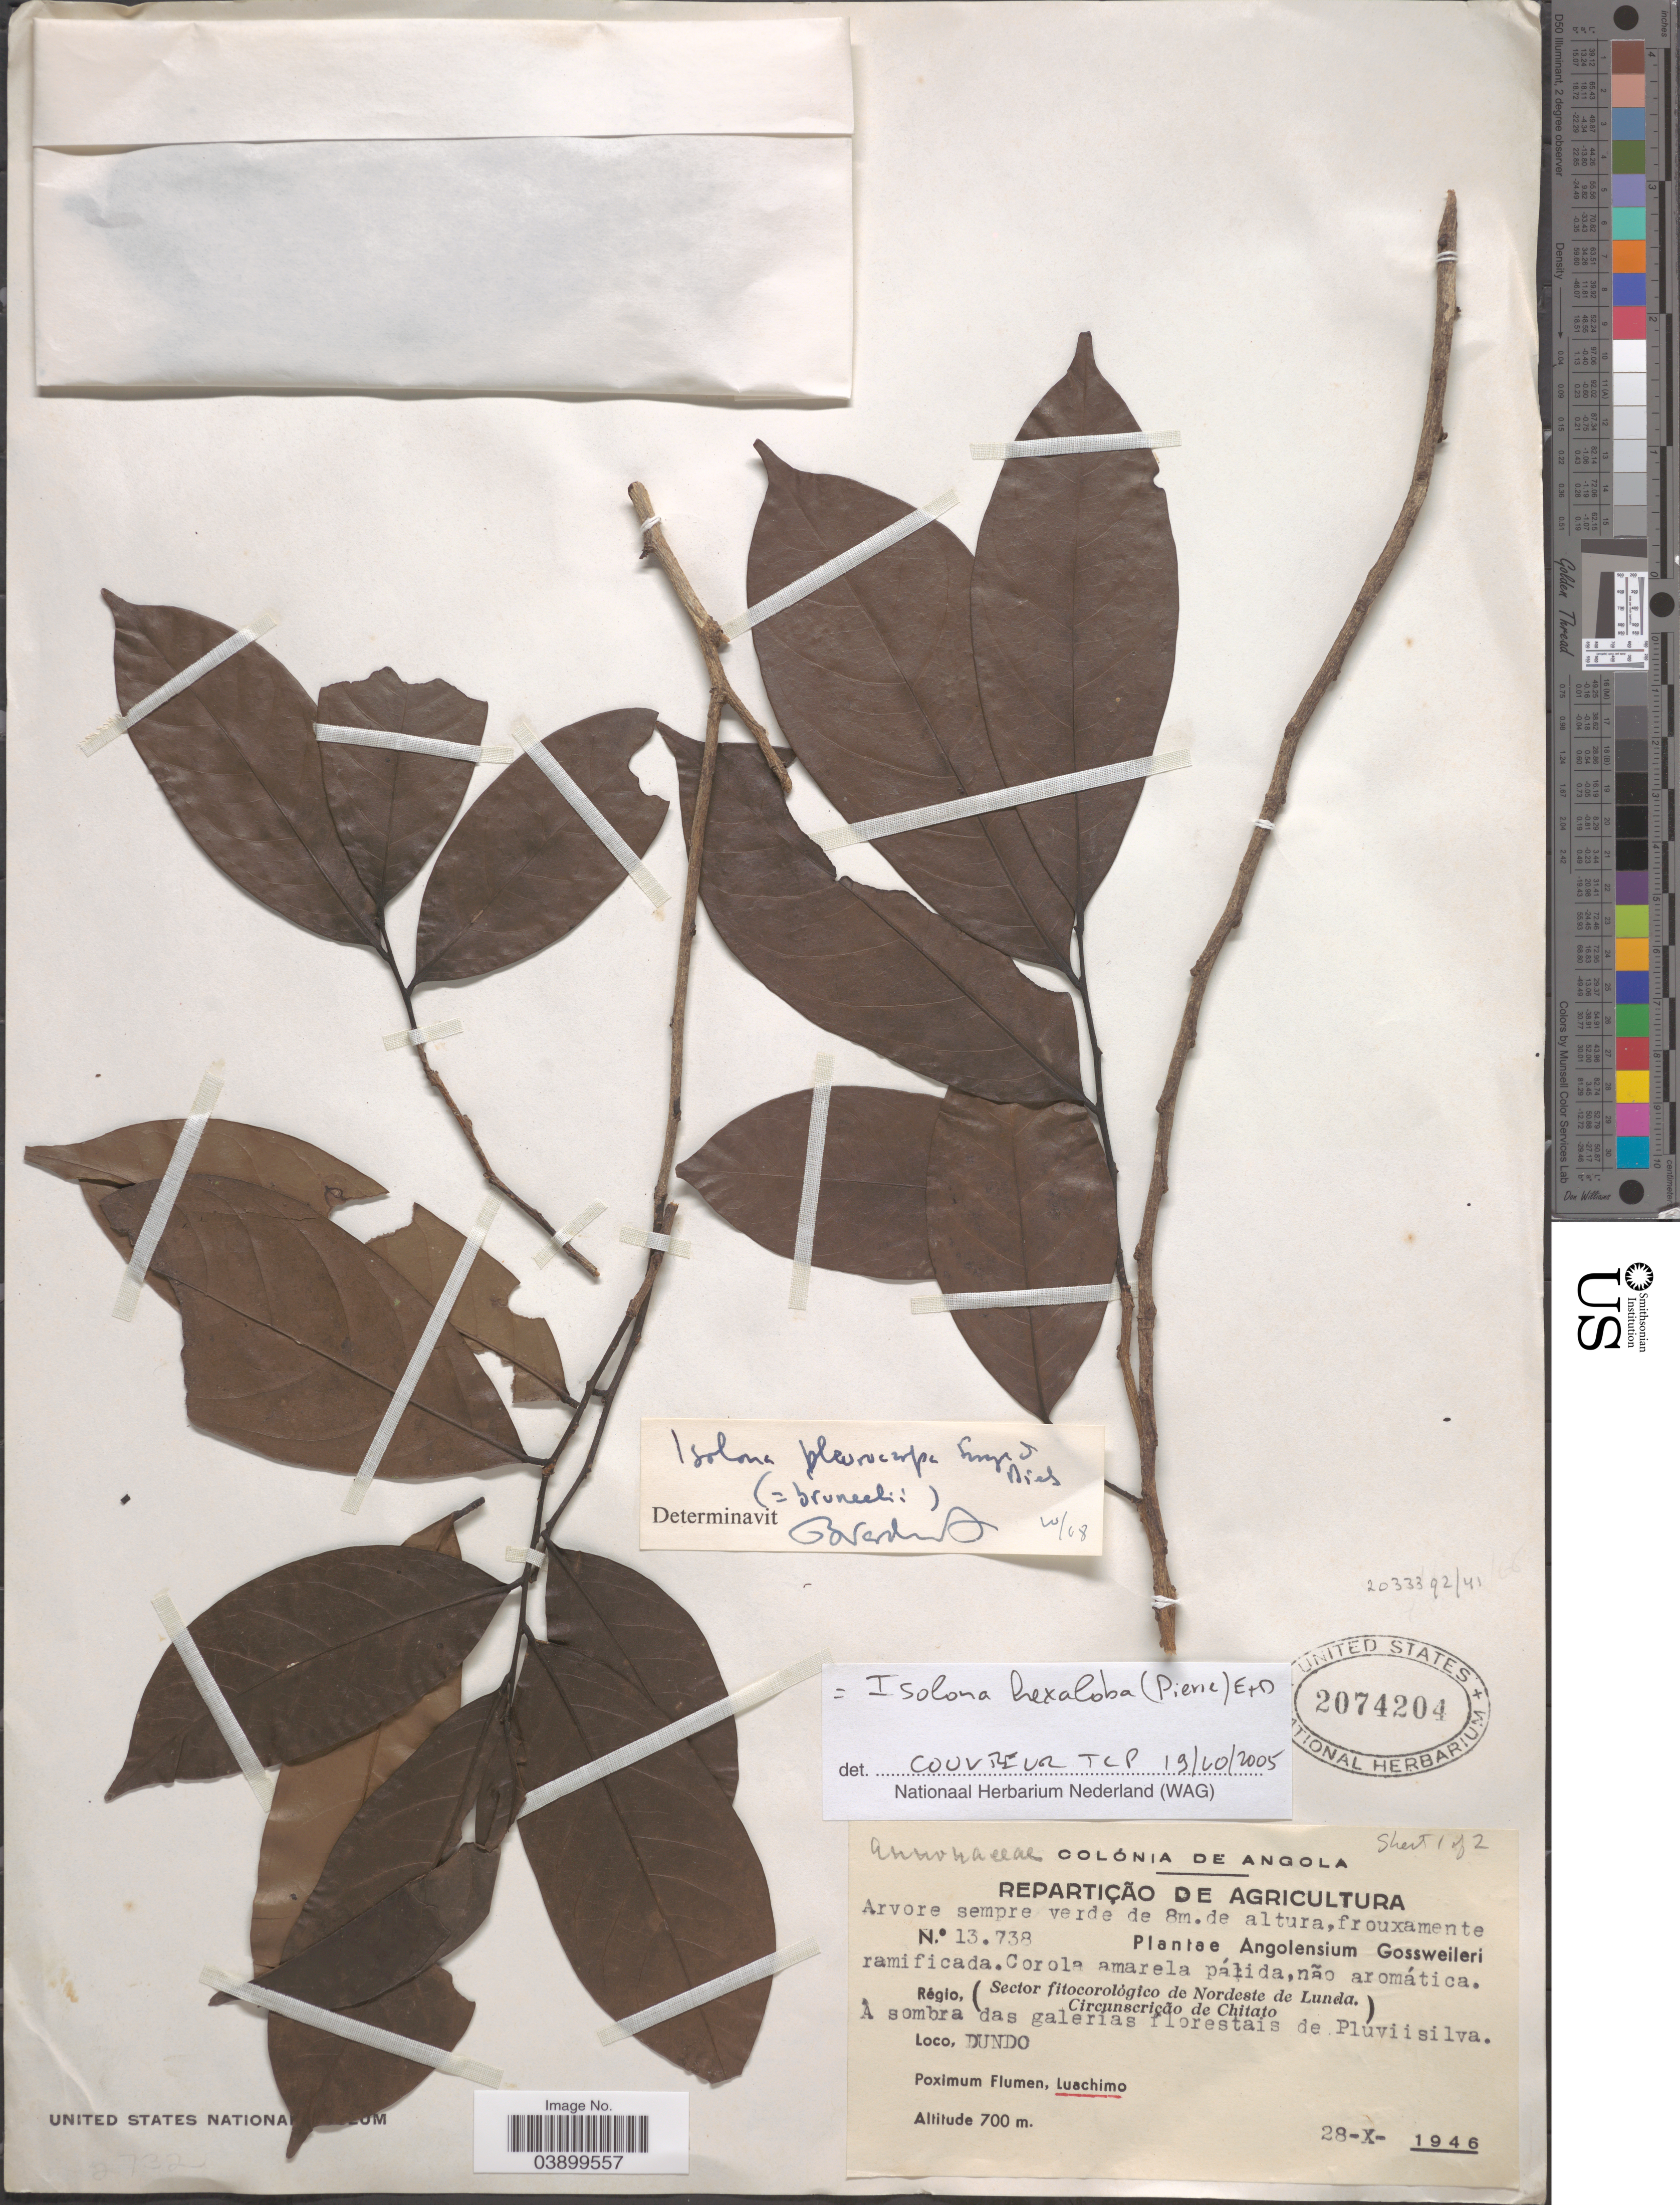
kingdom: Plantae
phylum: Tracheophyta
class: Magnoliopsida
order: Magnoliales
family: Annonaceae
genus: Isolona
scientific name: Isolona hexaloba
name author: (Pierre) Engl. & Diels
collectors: -. Gossweiler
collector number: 13738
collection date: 1946-10-28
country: Angola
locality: Régio, Sector fitocorológico de Nordeste de Lunda. Circunscrião de Chitato. Dundo. Poximum Flumen, Luachimo.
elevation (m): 700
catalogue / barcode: US 2074204